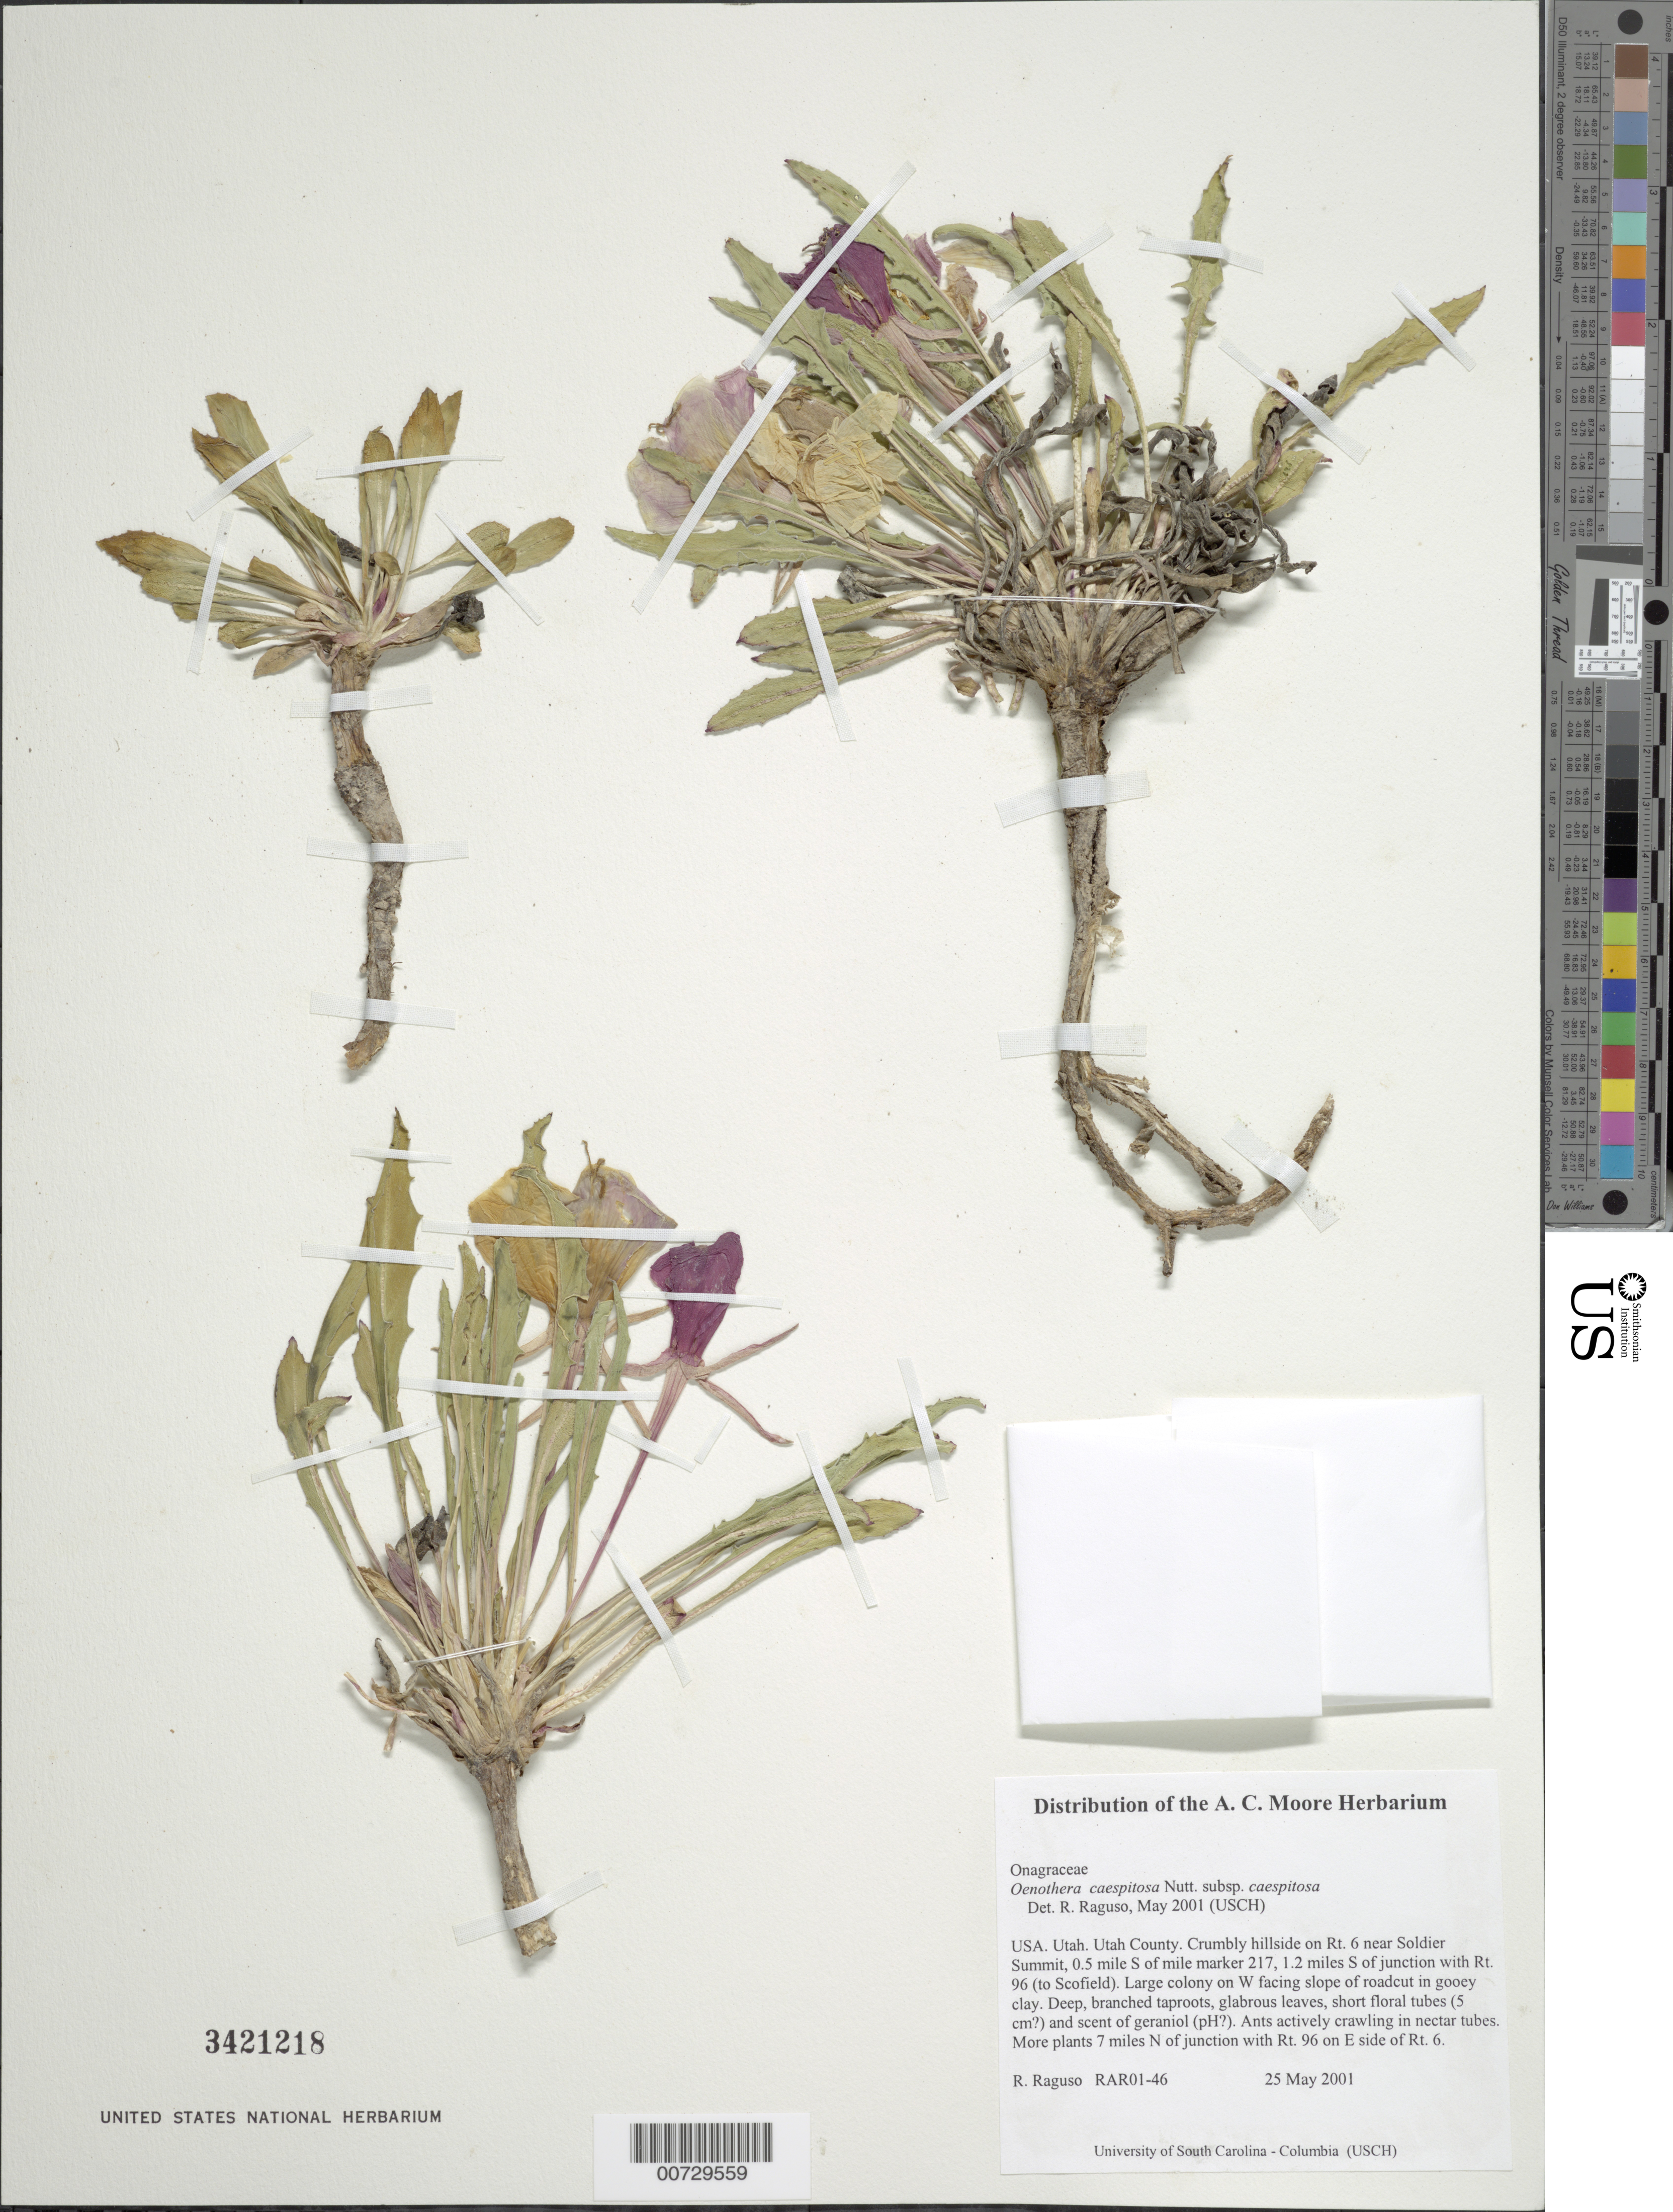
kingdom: Plantae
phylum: Tracheophyta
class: Magnoliopsida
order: Myrtales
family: Onagraceae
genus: Oenothera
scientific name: Oenothera cespitosa subsp. cespitosa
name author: Nutt.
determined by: Raguso, Robert A.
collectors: R. Raguso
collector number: RAR01-46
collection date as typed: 25 May 2001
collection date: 2001-05-25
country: United States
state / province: Utah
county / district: Utah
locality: Crumbly hillside on Rt. 6 near Soldier Summit, 0.5 mile S of mile marker 217, 1.2 miles S of junction with Rt. 96 (to Scofield)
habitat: Large colony on W facing slope of roadcut in gooey clay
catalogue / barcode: US 3421218